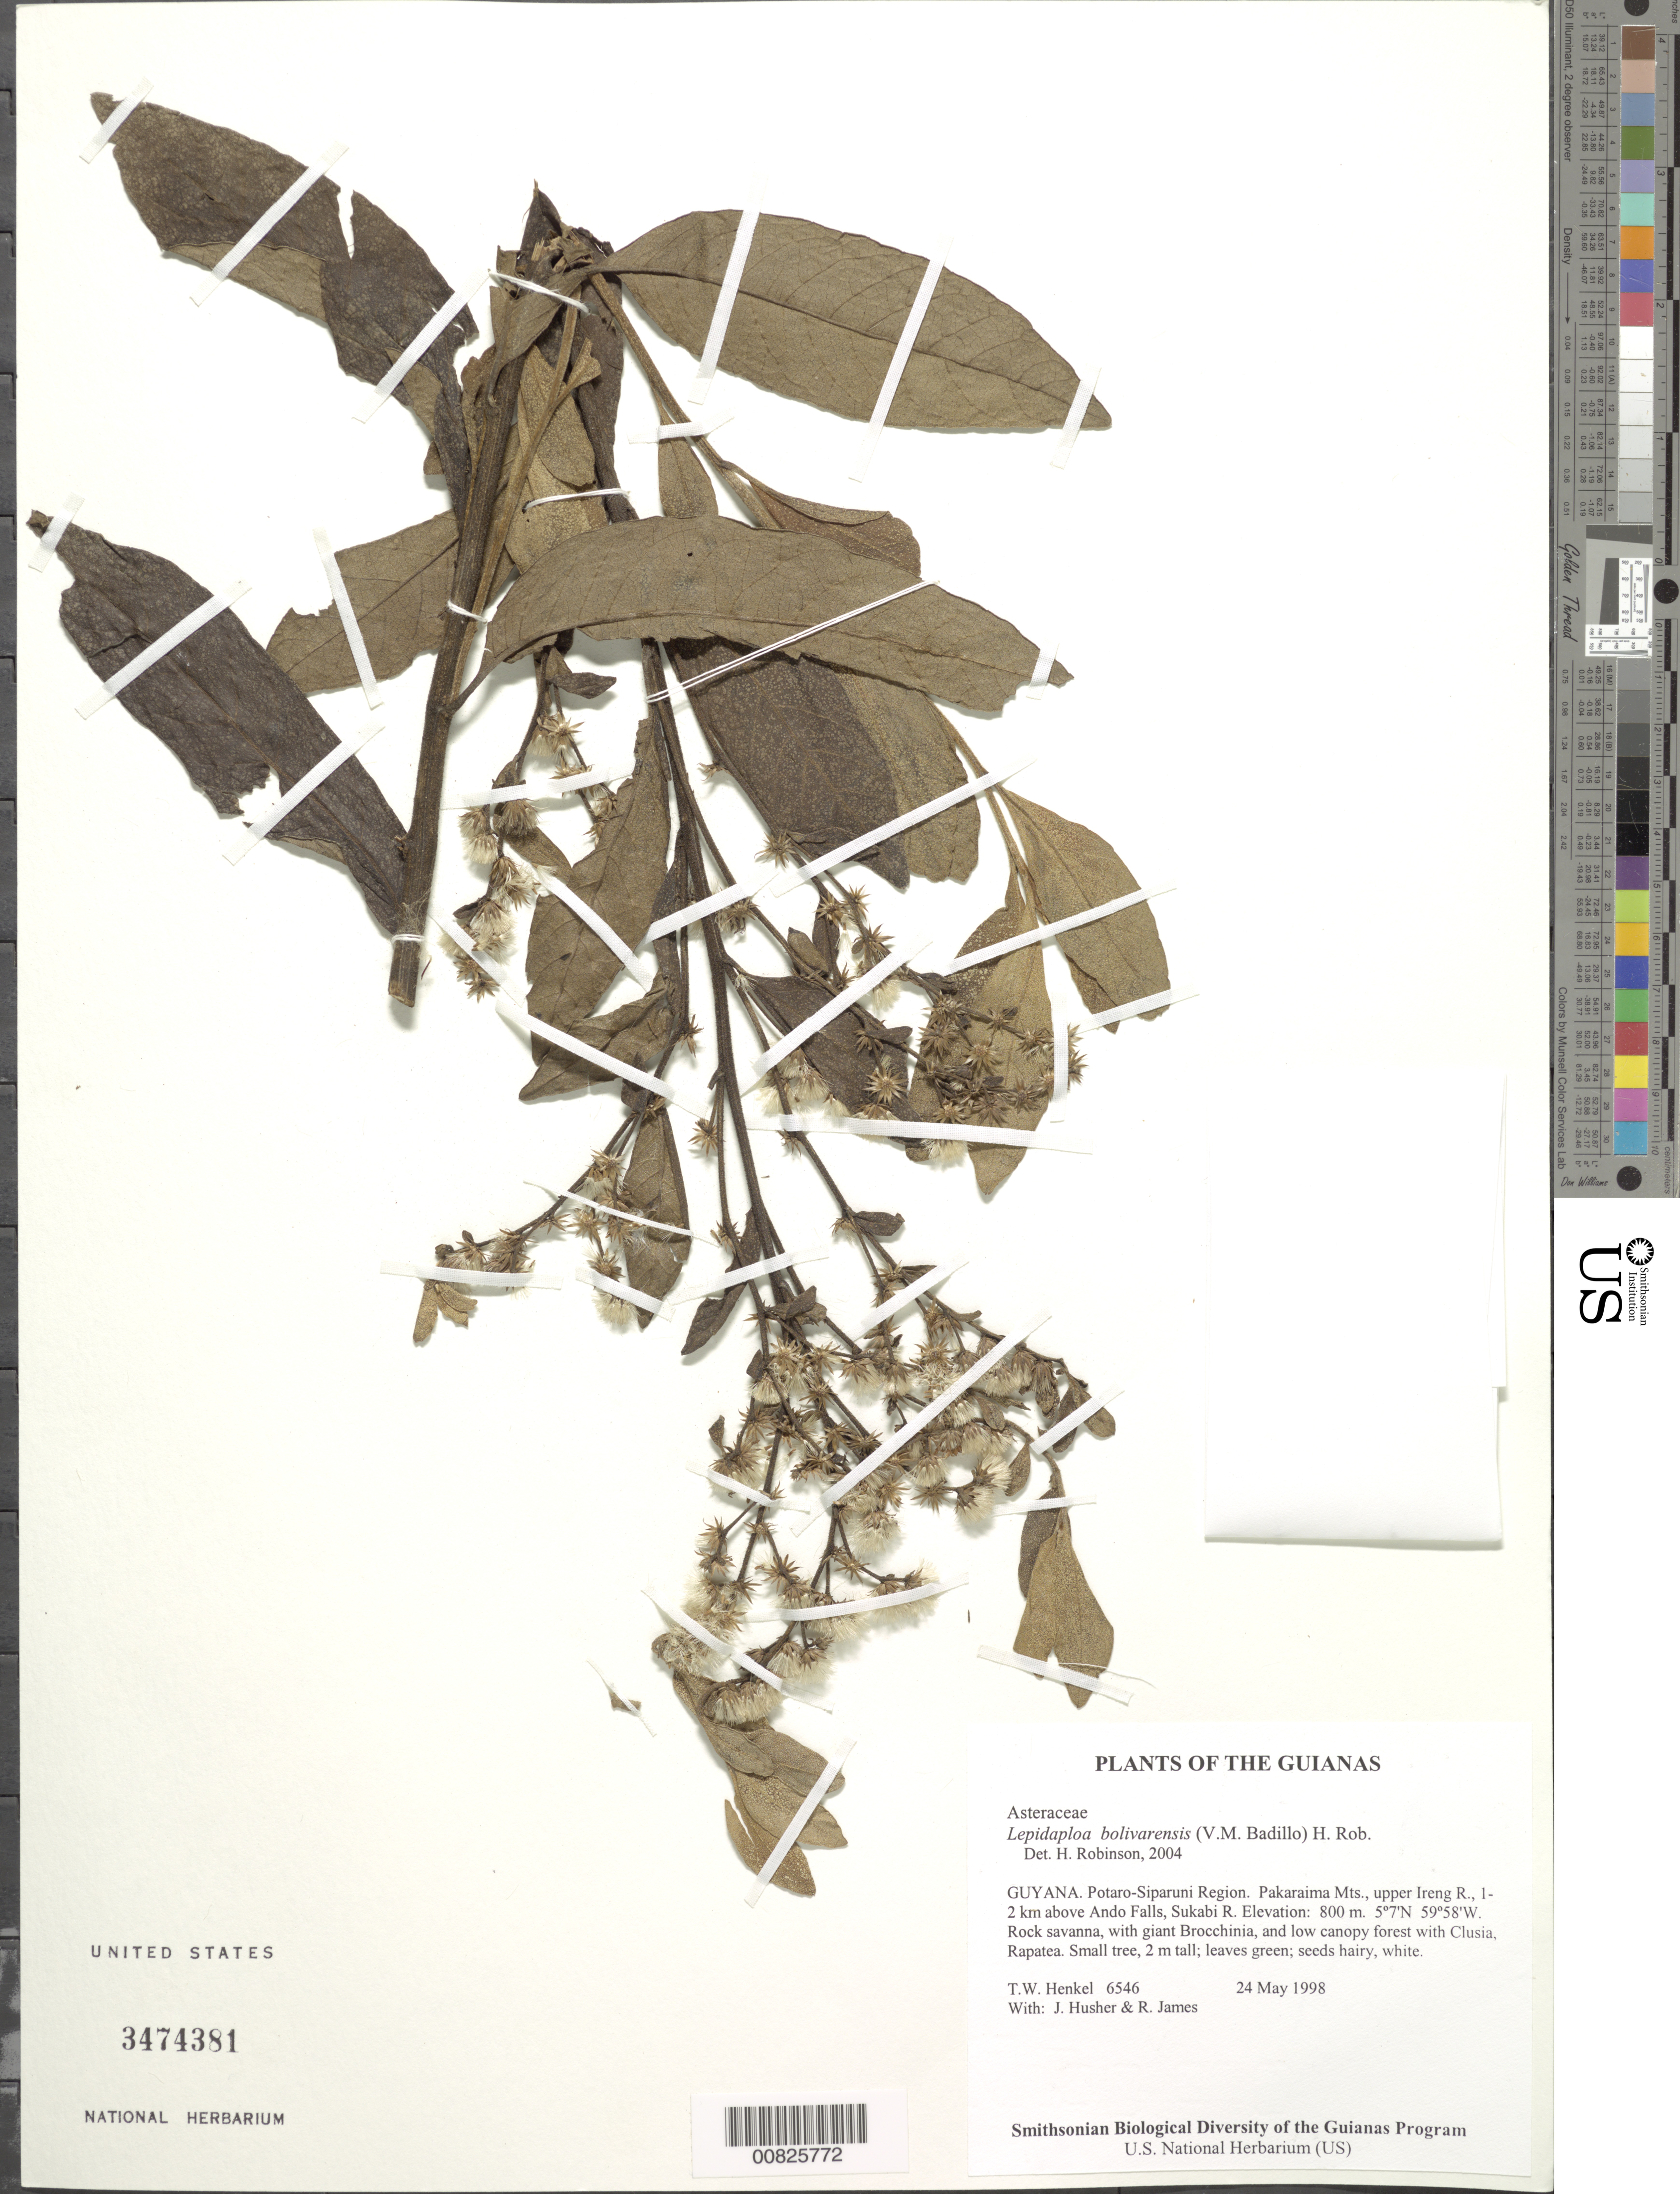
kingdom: Plantae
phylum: Tracheophyta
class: Magnoliopsida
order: Asterales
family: Asteraceae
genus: Lepidaploa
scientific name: Lepidaploa bolivarensis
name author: (V.M. Badillo) H. Rob.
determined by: Robinson, Harold E., (US)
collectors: T. Henkel, J. Husher & R. James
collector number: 6546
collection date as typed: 24 May 1998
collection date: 1998-05-24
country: Guyana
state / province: Potaro-Siparuni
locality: Pakaraima Mts., upper Ireng R., 1-2 km above Ando Falls, Sukabi R.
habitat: Rock savanna, with giant Brocchinia, and low canopy forest with Clusia, Rapatea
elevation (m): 800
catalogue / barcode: US 3474381